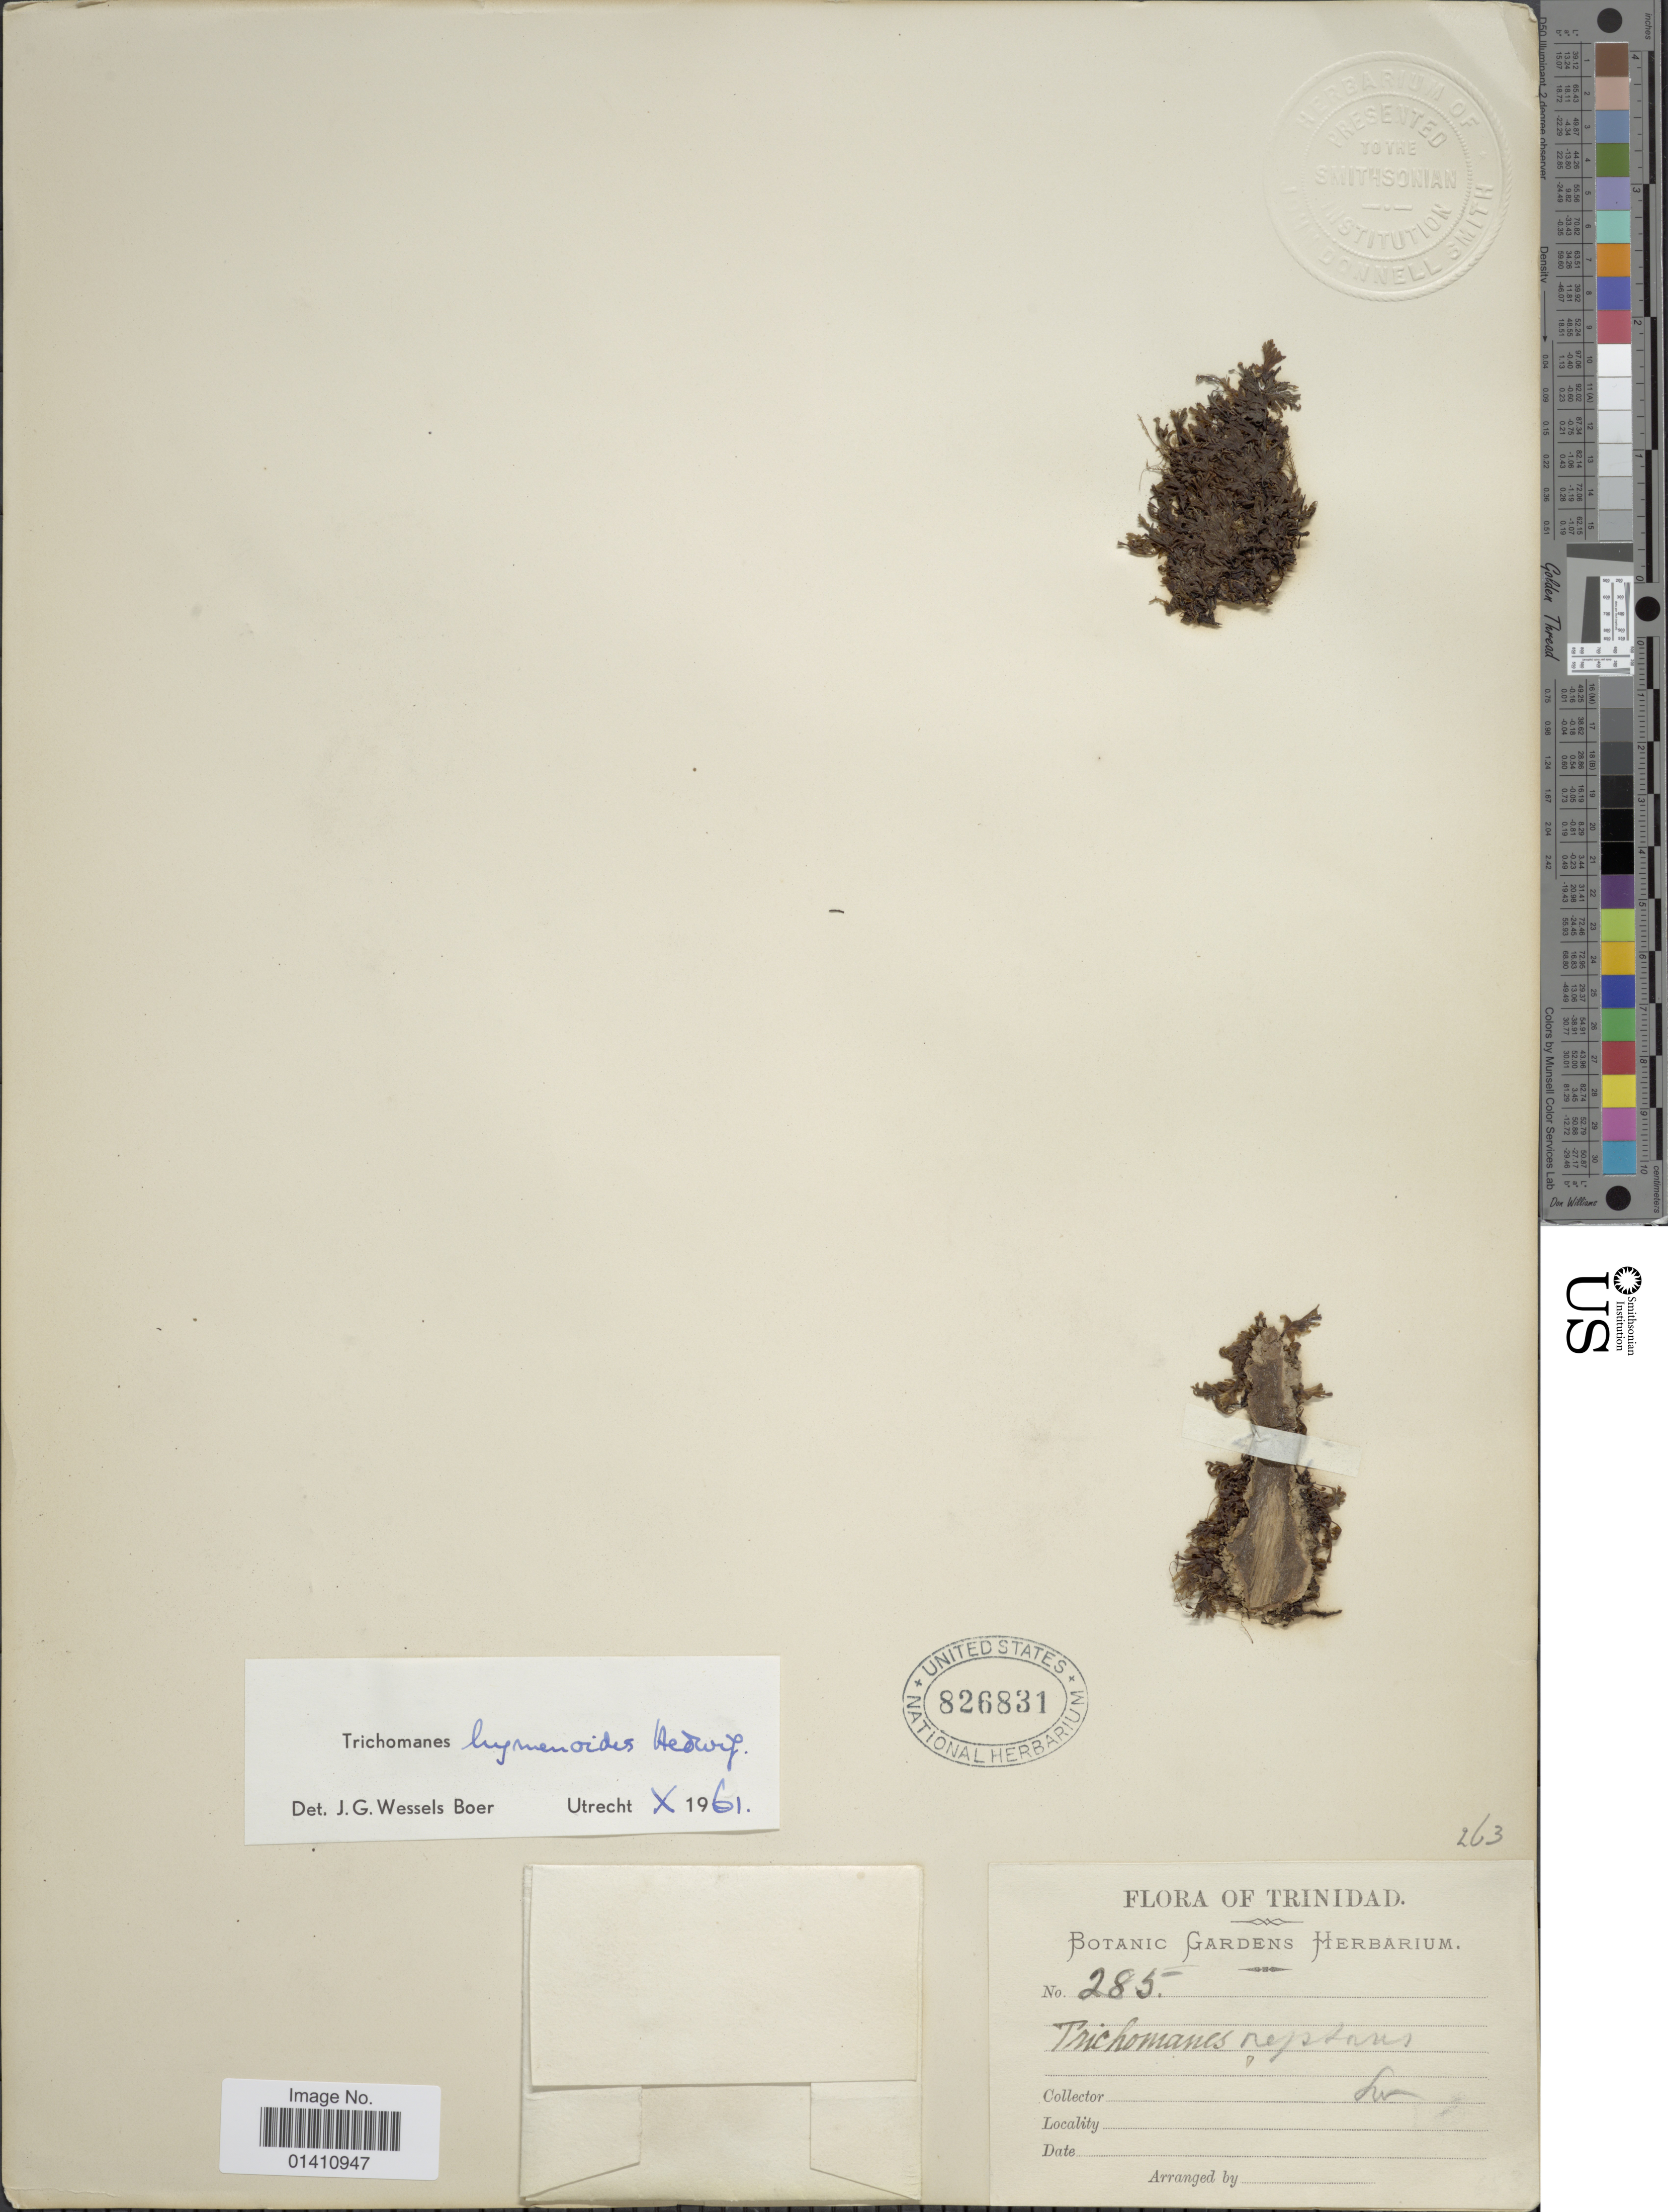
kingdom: Plantae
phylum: Tracheophyta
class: Polypodiopsida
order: Hymenophyllales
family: Hymenophyllaceae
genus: Didymoglossum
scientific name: Didymoglossum hymenoides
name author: (Hedw.) Copel.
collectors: Botanic Gardens Herbarium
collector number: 285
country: Trinidad and Tobago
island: Trinidad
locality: Trinidad.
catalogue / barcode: US 826831